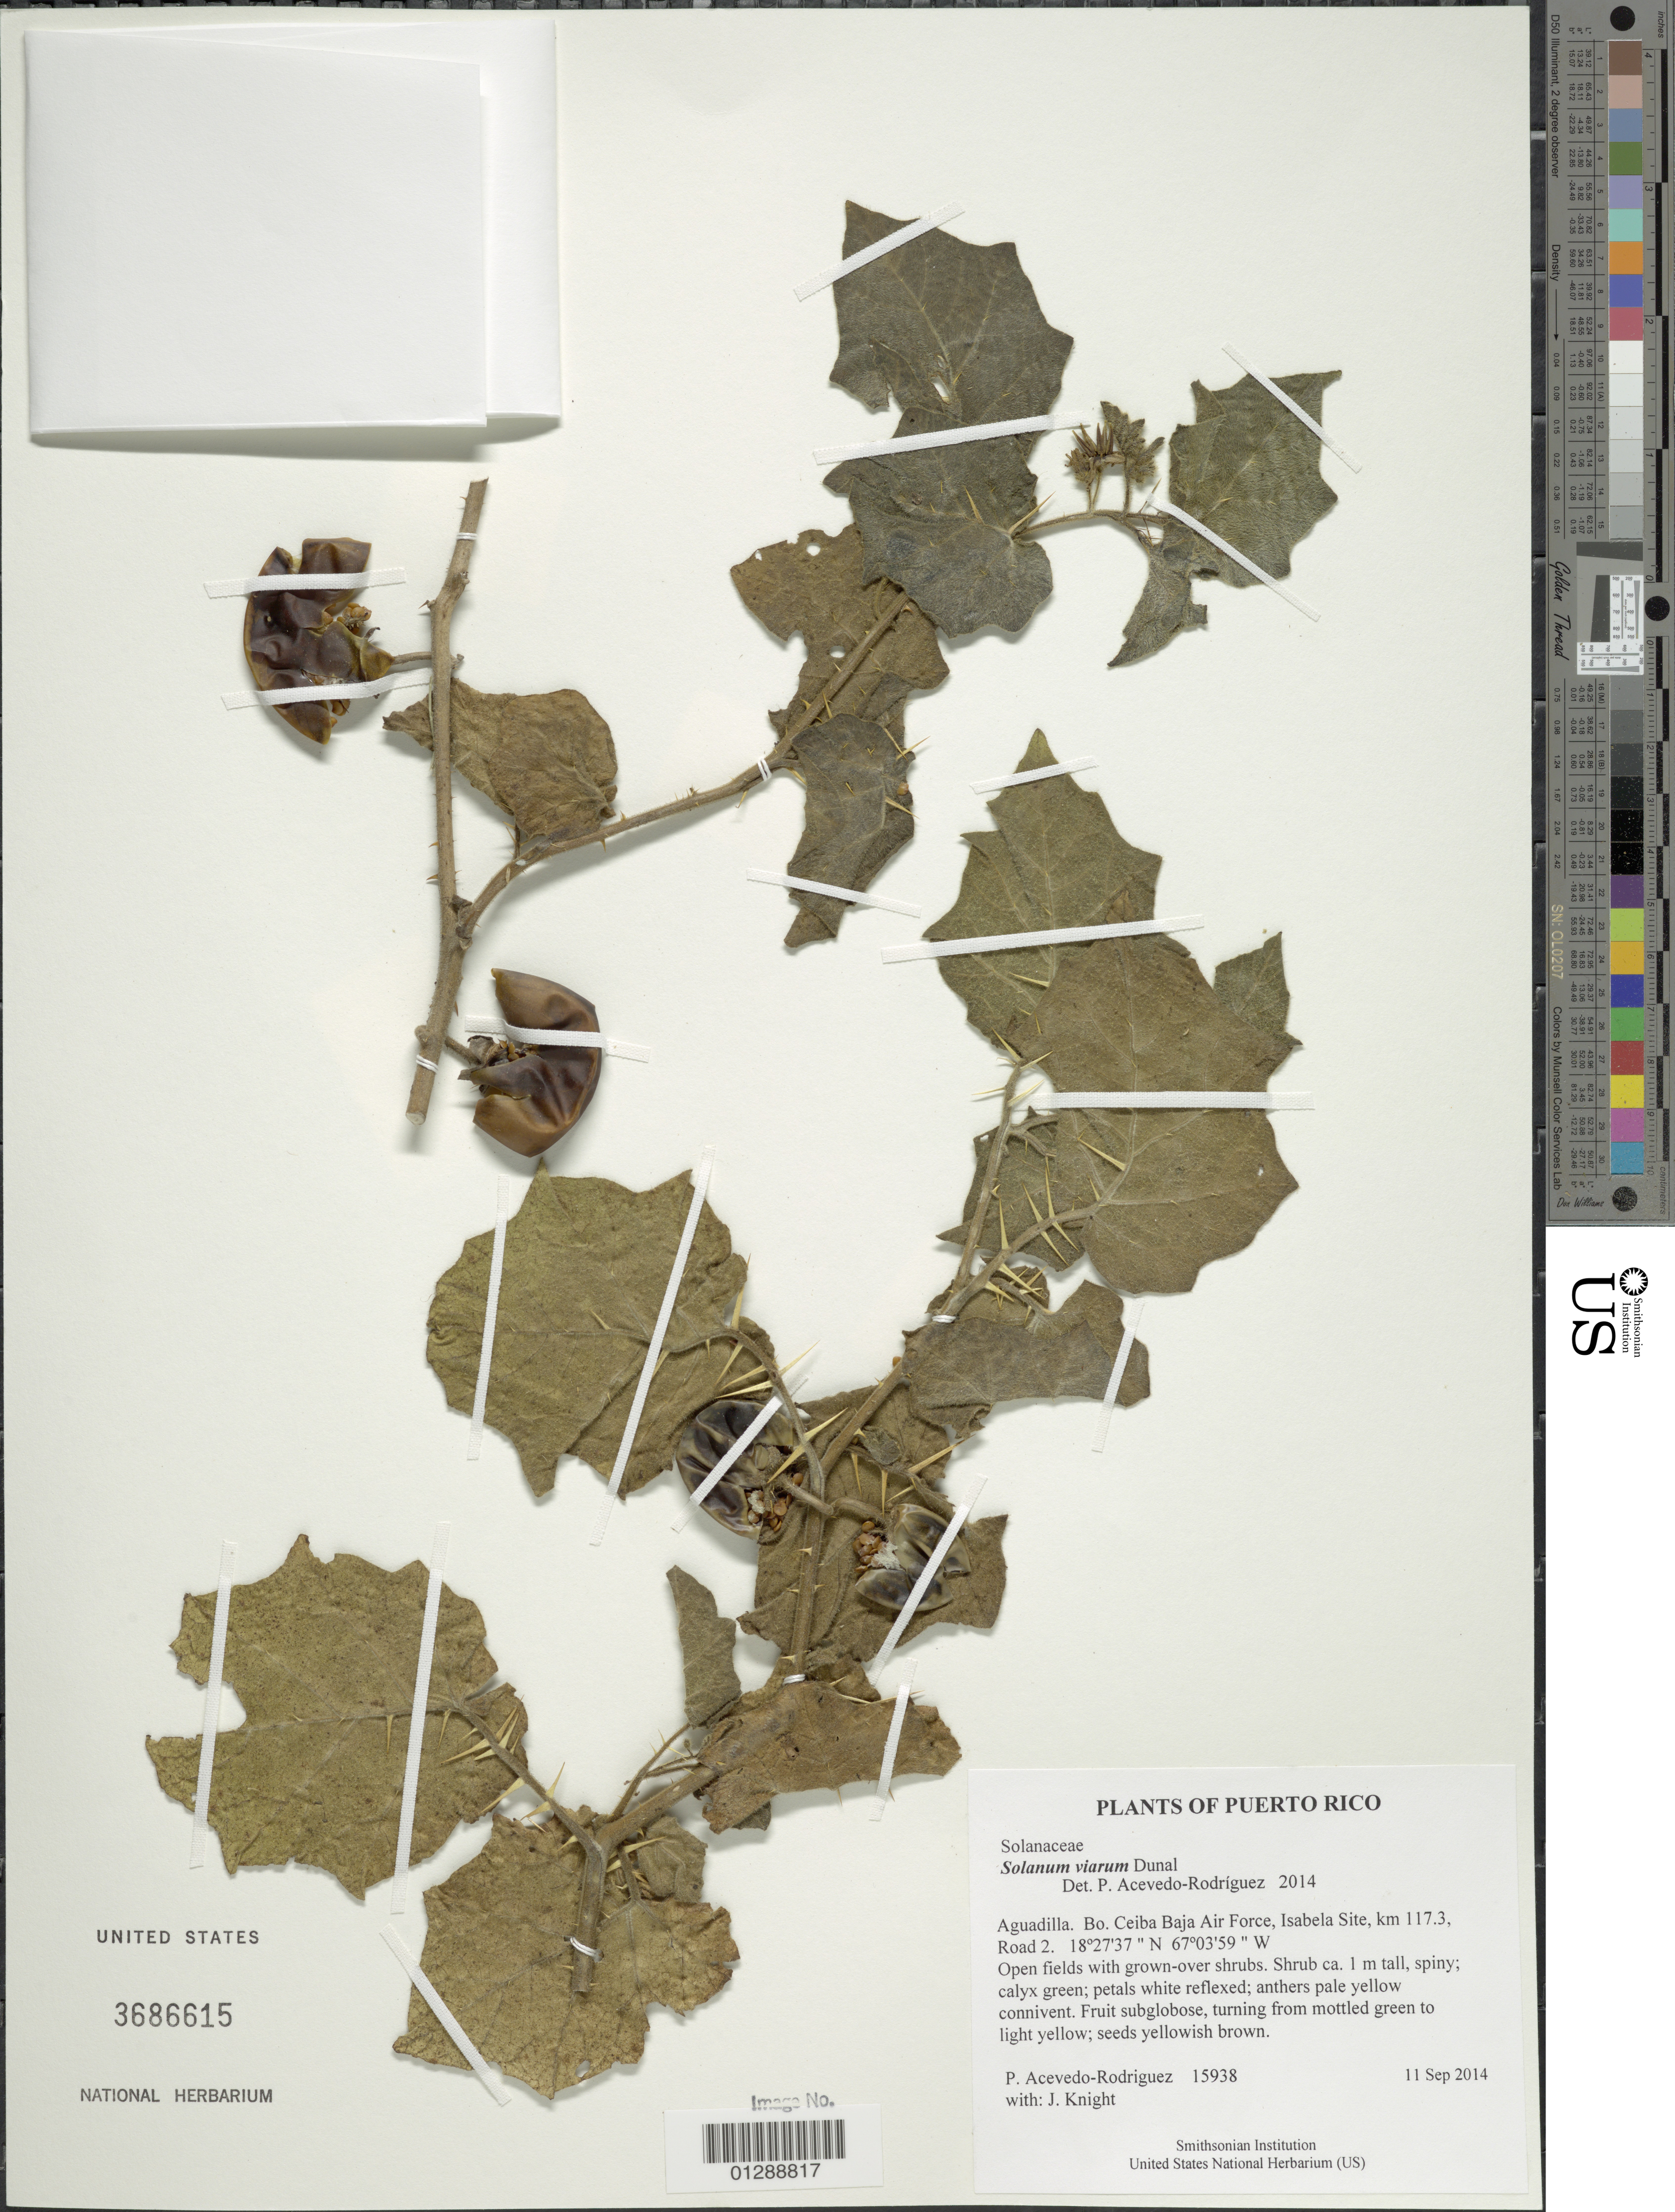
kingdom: Plantae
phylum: Tracheophyta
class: Magnoliopsida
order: Solanales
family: Solanaceae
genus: Solanum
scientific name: Solanum viarum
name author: Dunal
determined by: Acevedo-Rodríguez, P., (BOT), Smithsonian Institution - National Museum of Natural History (UNITED STATES)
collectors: P. Acevedo-Rodr. & J. Knight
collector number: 15938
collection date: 2014-09-11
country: Puerto Rico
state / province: Aguadilla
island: Puerto Rico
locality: Bo. Ceiba Baja Air Force, Isabela Site, km 117.3, Road 2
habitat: Open fields with grown-over shrubs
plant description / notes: NY, US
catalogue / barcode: US 3686615